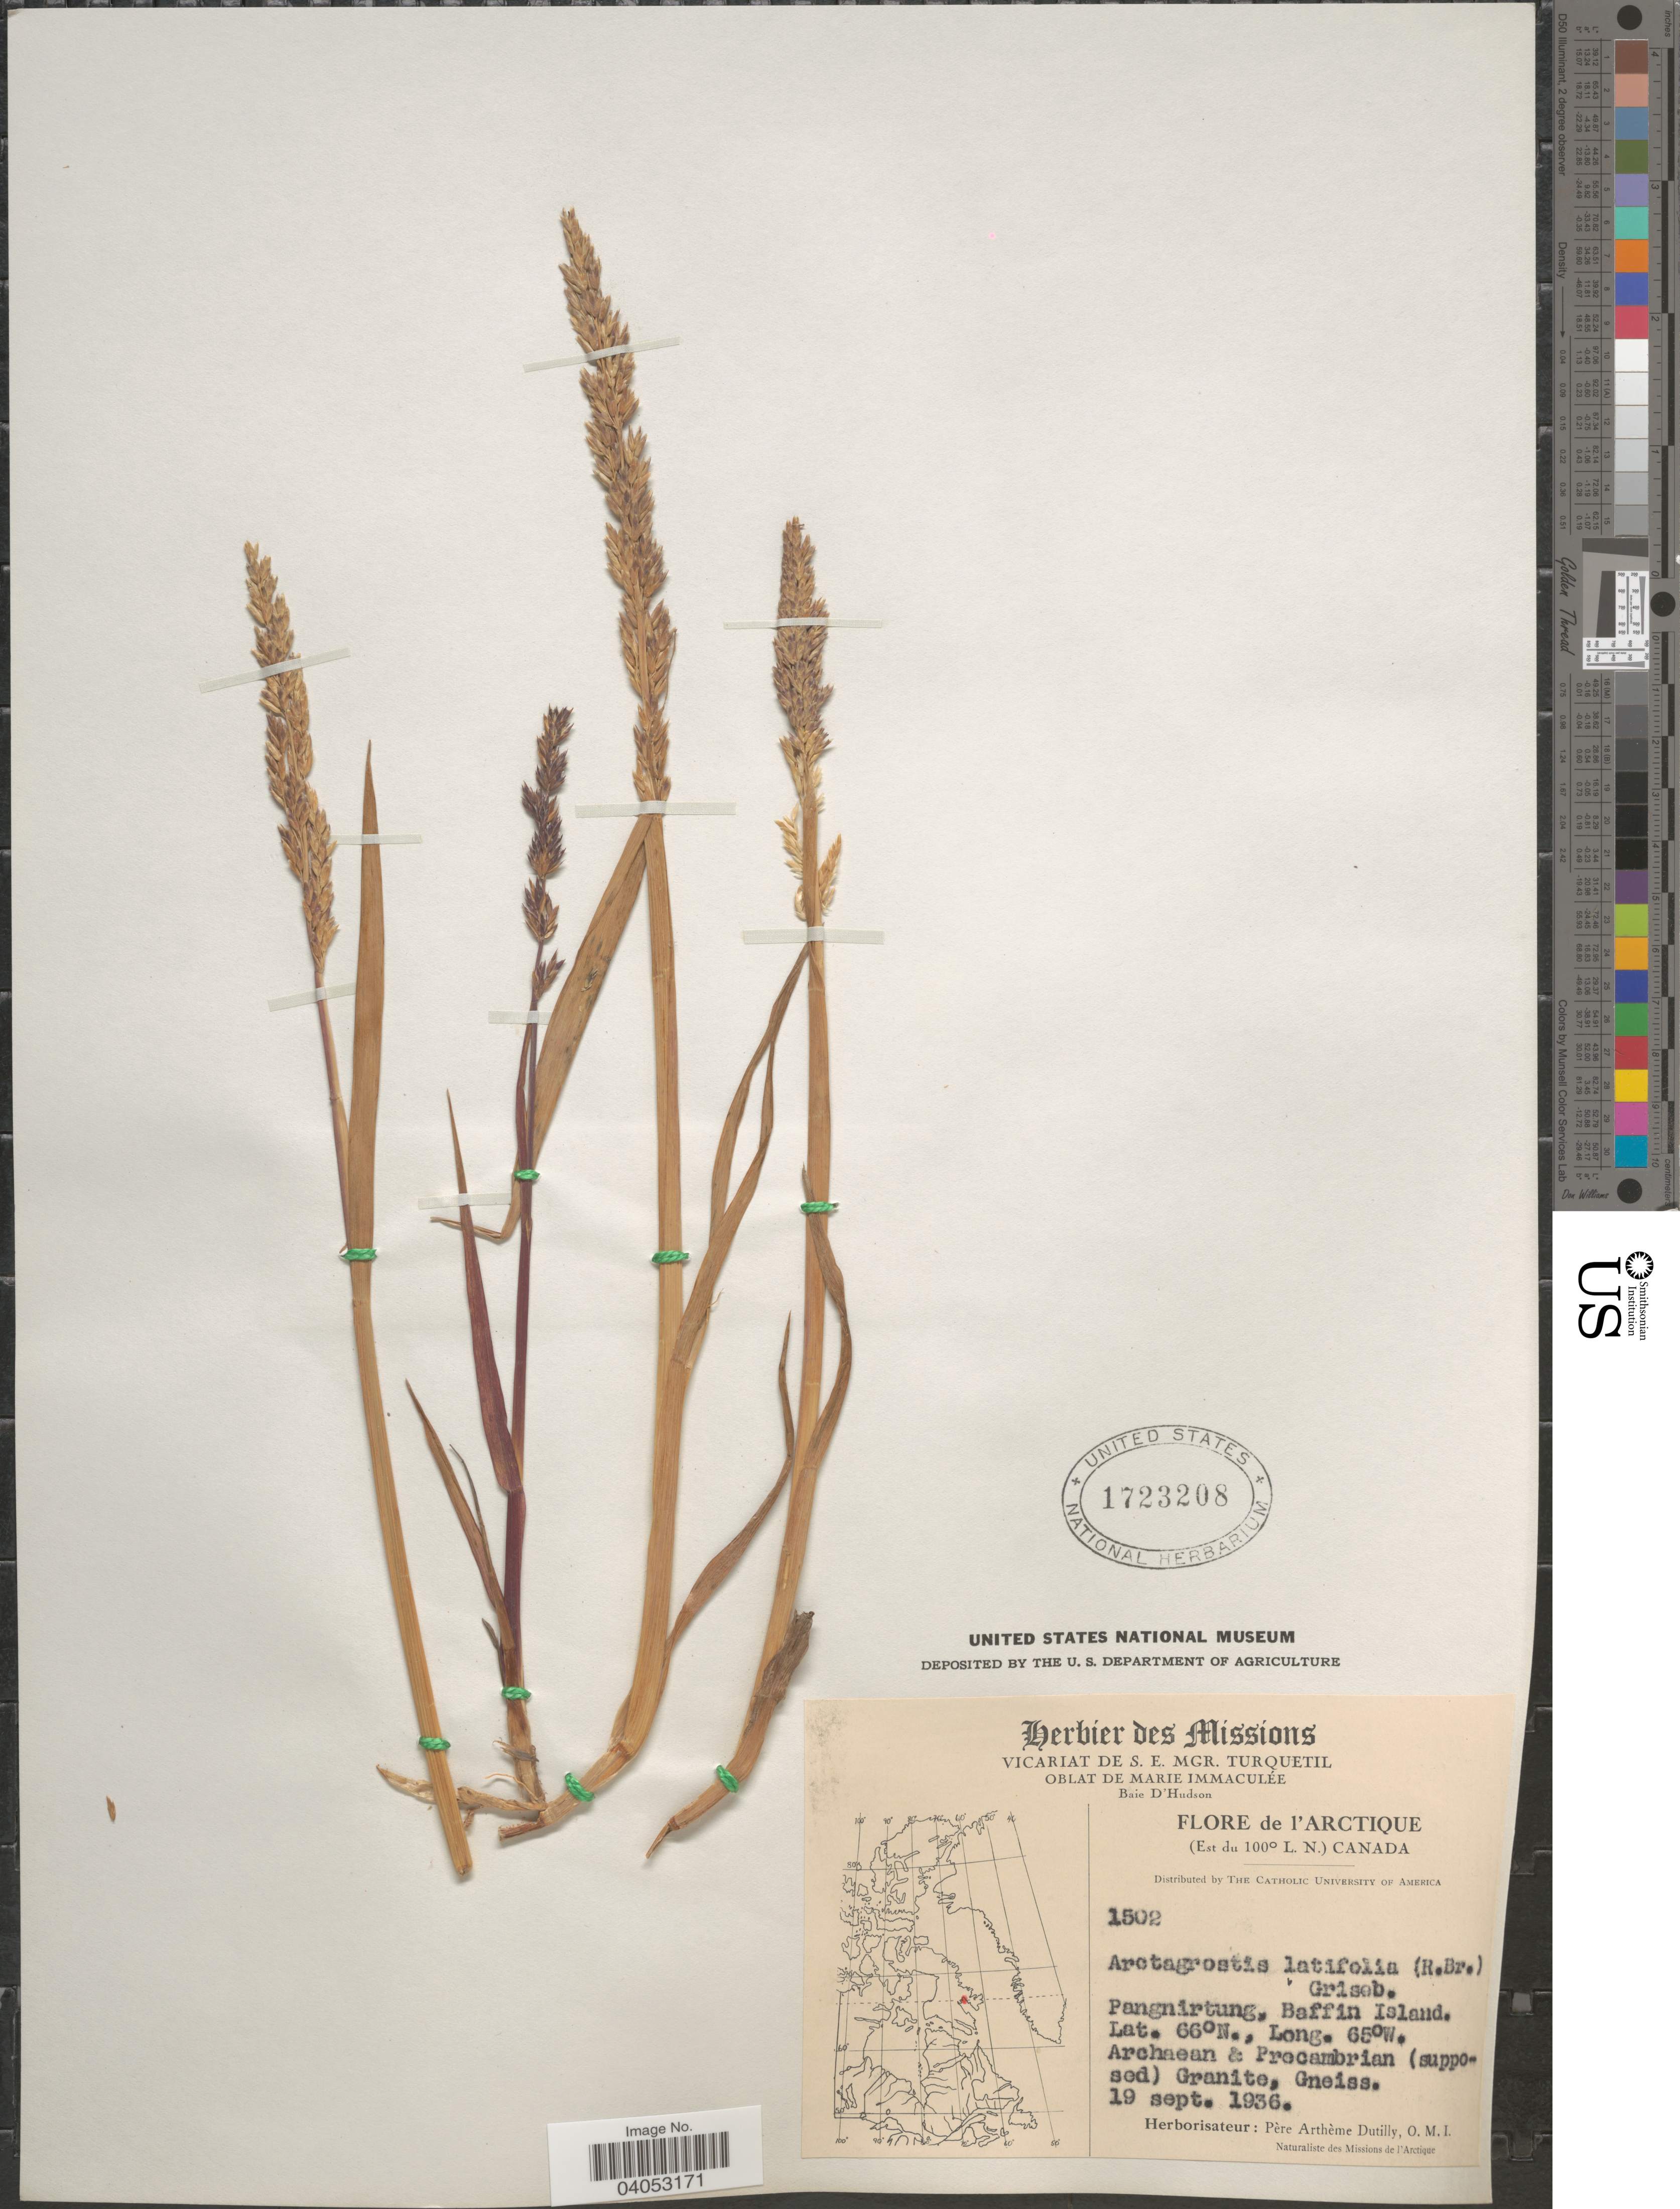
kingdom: Plantae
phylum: Tracheophyta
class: Liliopsida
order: Poales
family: Poaceae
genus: Arctagrostis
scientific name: Arctagrostis latifolia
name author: (R. Br.) Griseb.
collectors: P. Dutilly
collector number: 1502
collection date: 1936-09-19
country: Canada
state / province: Nunavut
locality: L'Arctique. (Est du 100º L. N.). Pangnirtung, Baffin Island.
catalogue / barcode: US 1723208